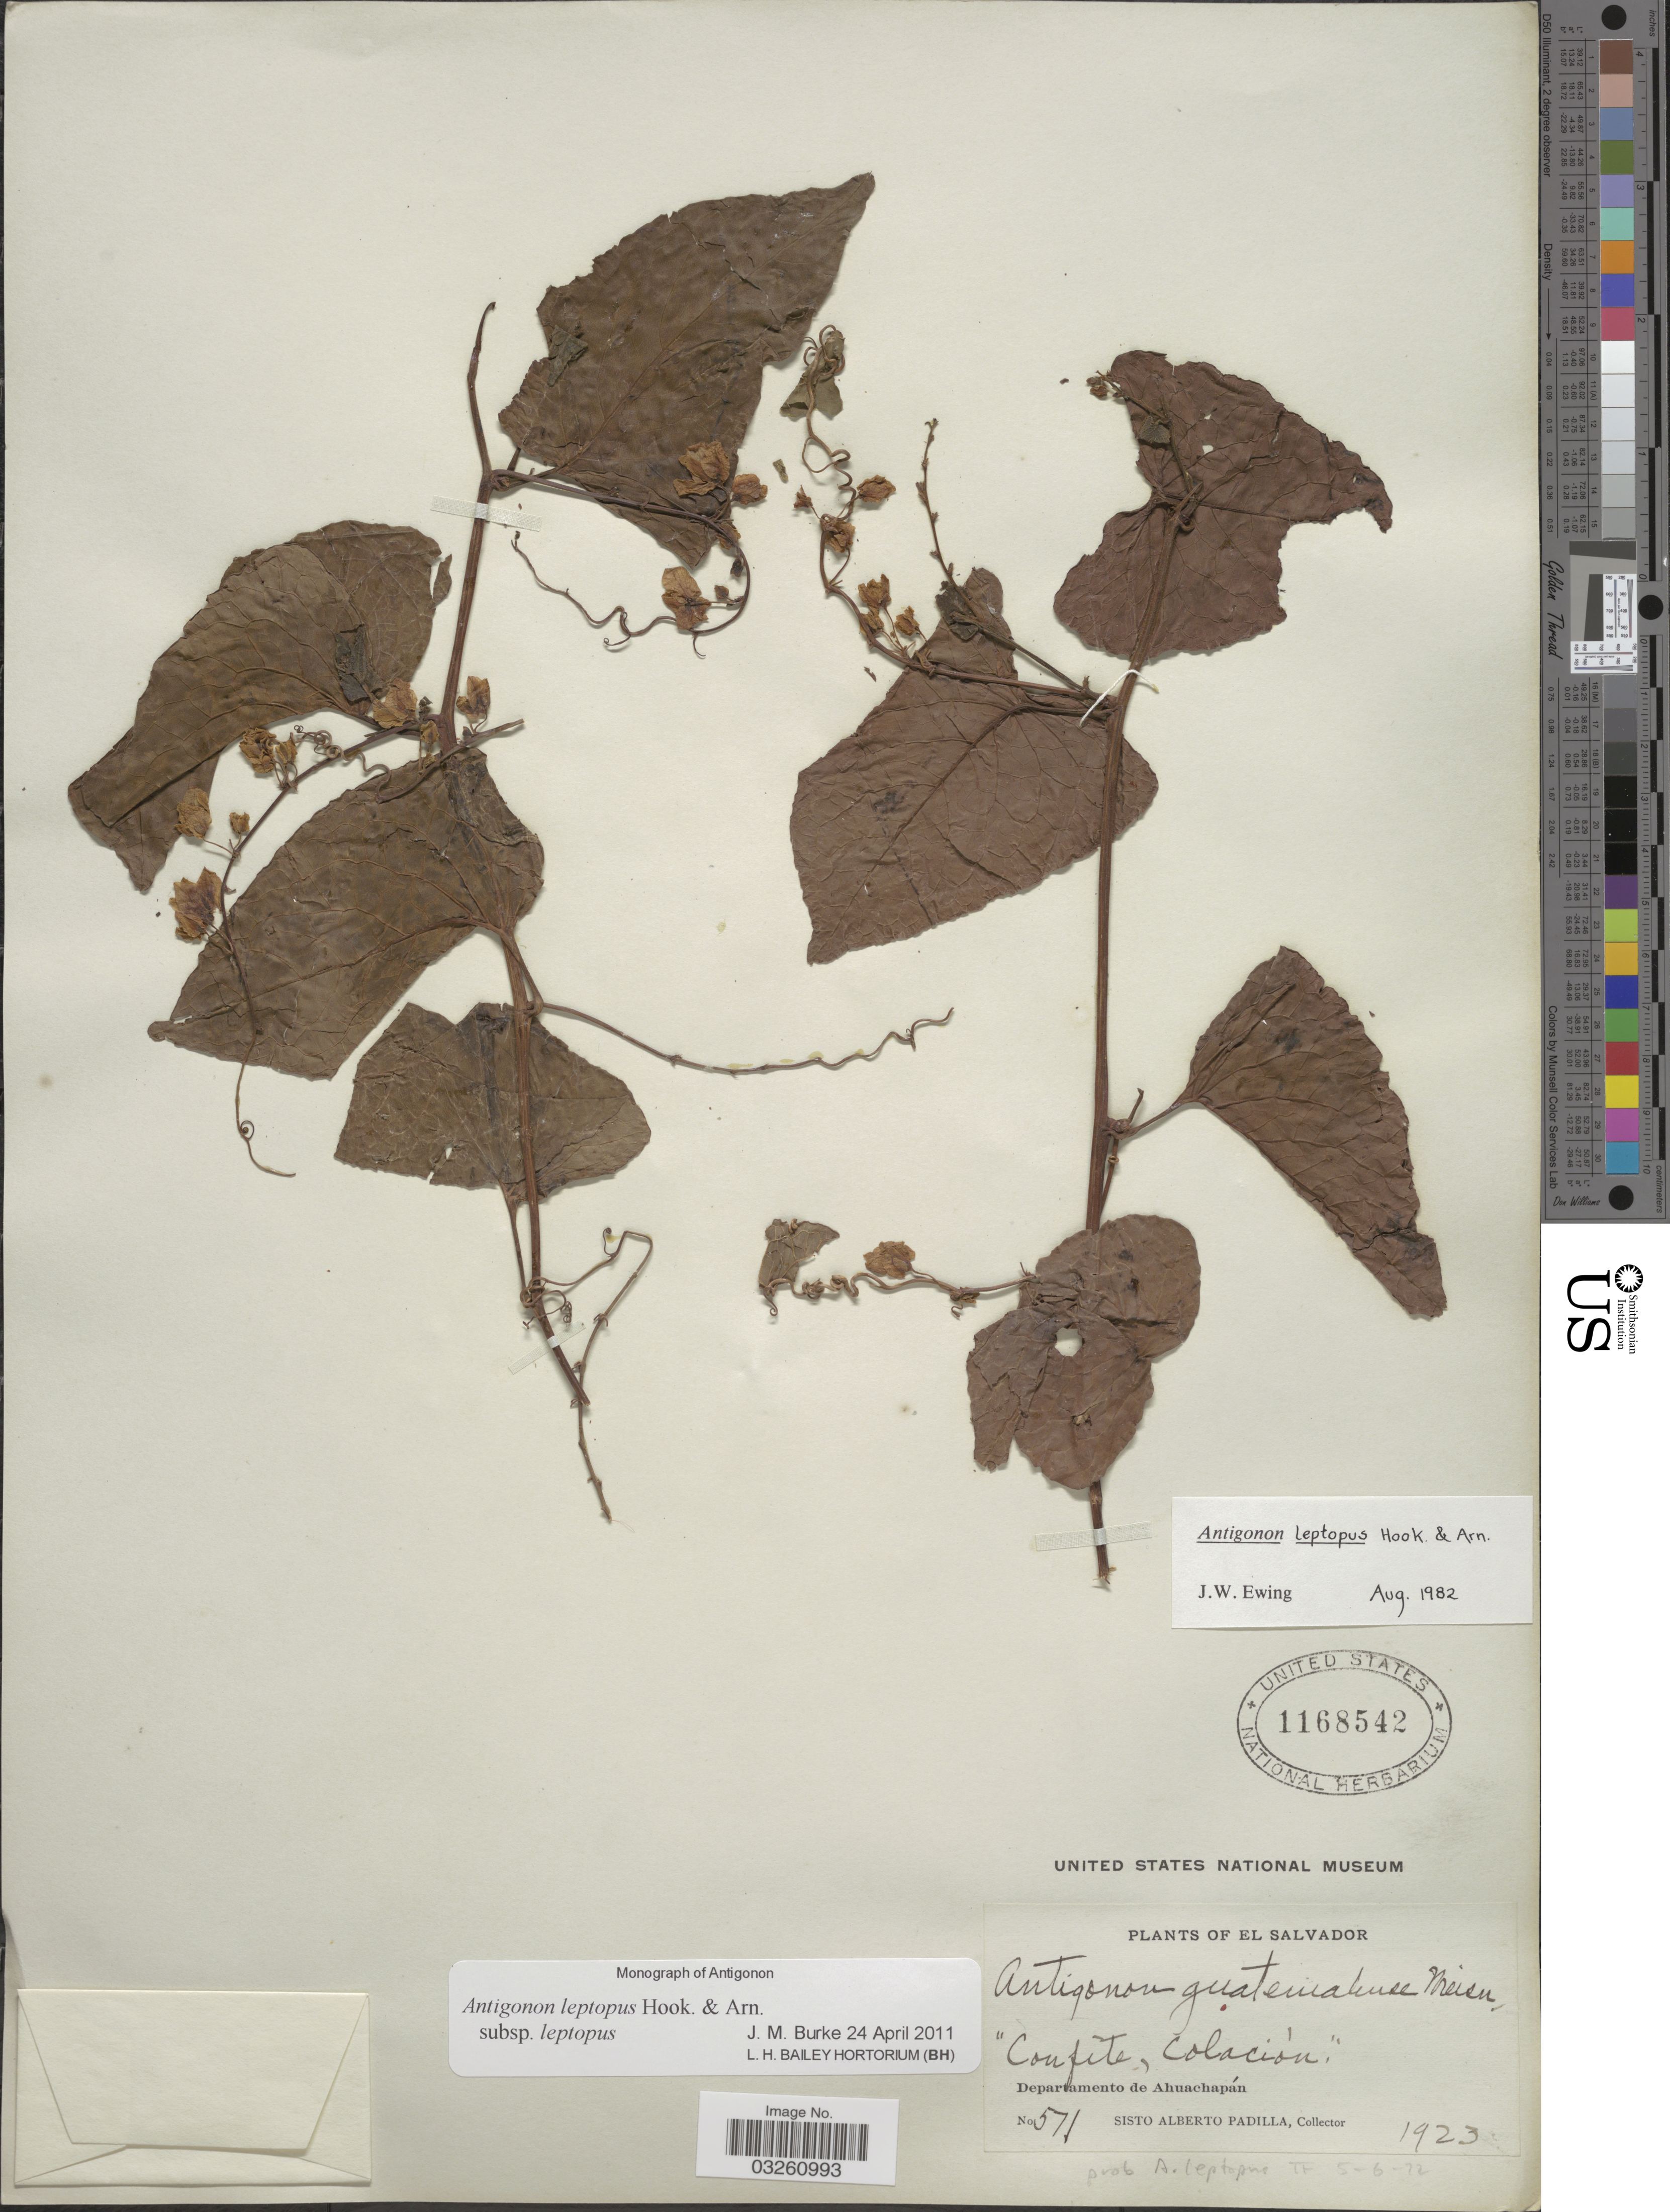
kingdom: Plantae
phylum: Tracheophyta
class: Magnoliopsida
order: Caryophyllales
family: Polygonaceae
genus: Antigonon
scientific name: Antigonon leptopus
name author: Hook. & Arn.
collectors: S. A. Padilla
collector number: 571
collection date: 1923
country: El Salvador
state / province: Ahuachapan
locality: Departamento de Ahuachapán.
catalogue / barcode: US 1168542